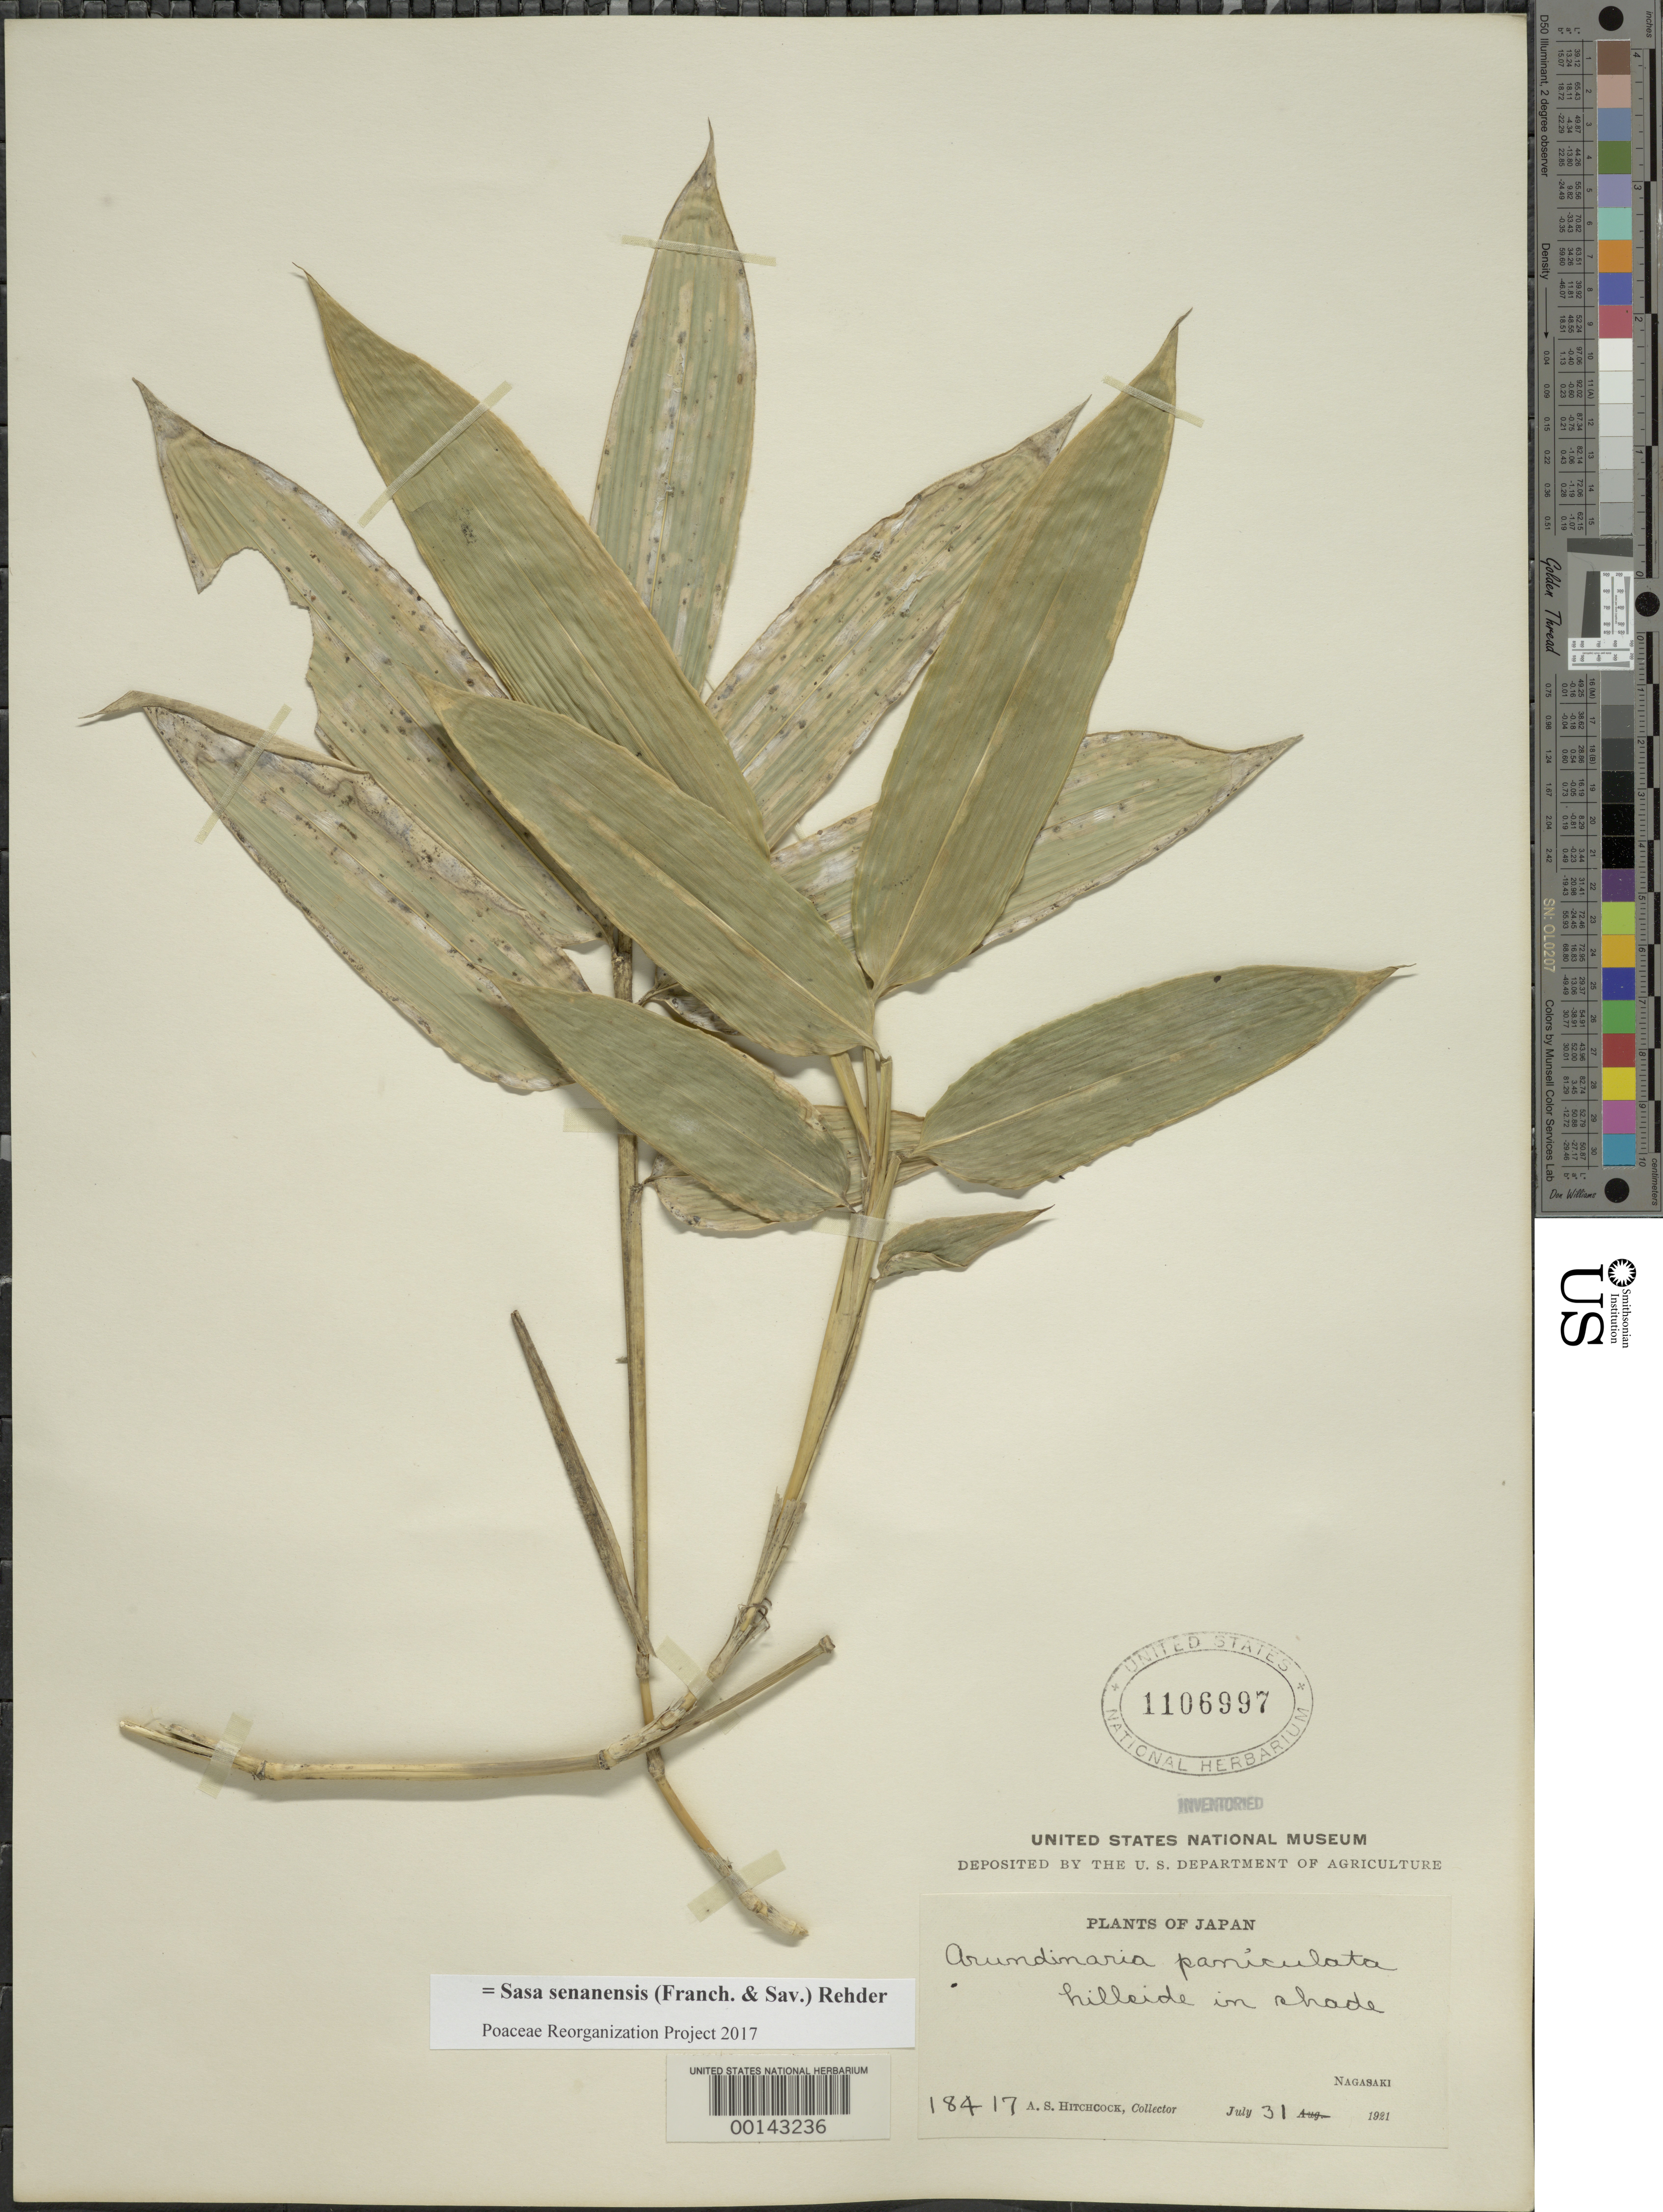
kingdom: Plantae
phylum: Tracheophyta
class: Liliopsida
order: Poales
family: Poaceae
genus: Sasa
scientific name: Sasa senanensis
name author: (Franch. & Sav.) Rehder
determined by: Poaceae Reorganization Project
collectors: A. S. Hitchcock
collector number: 18417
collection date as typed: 31 Jul 1921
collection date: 1921-07-31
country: Japan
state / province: Nagasaki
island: Kyushu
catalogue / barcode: US 1106997